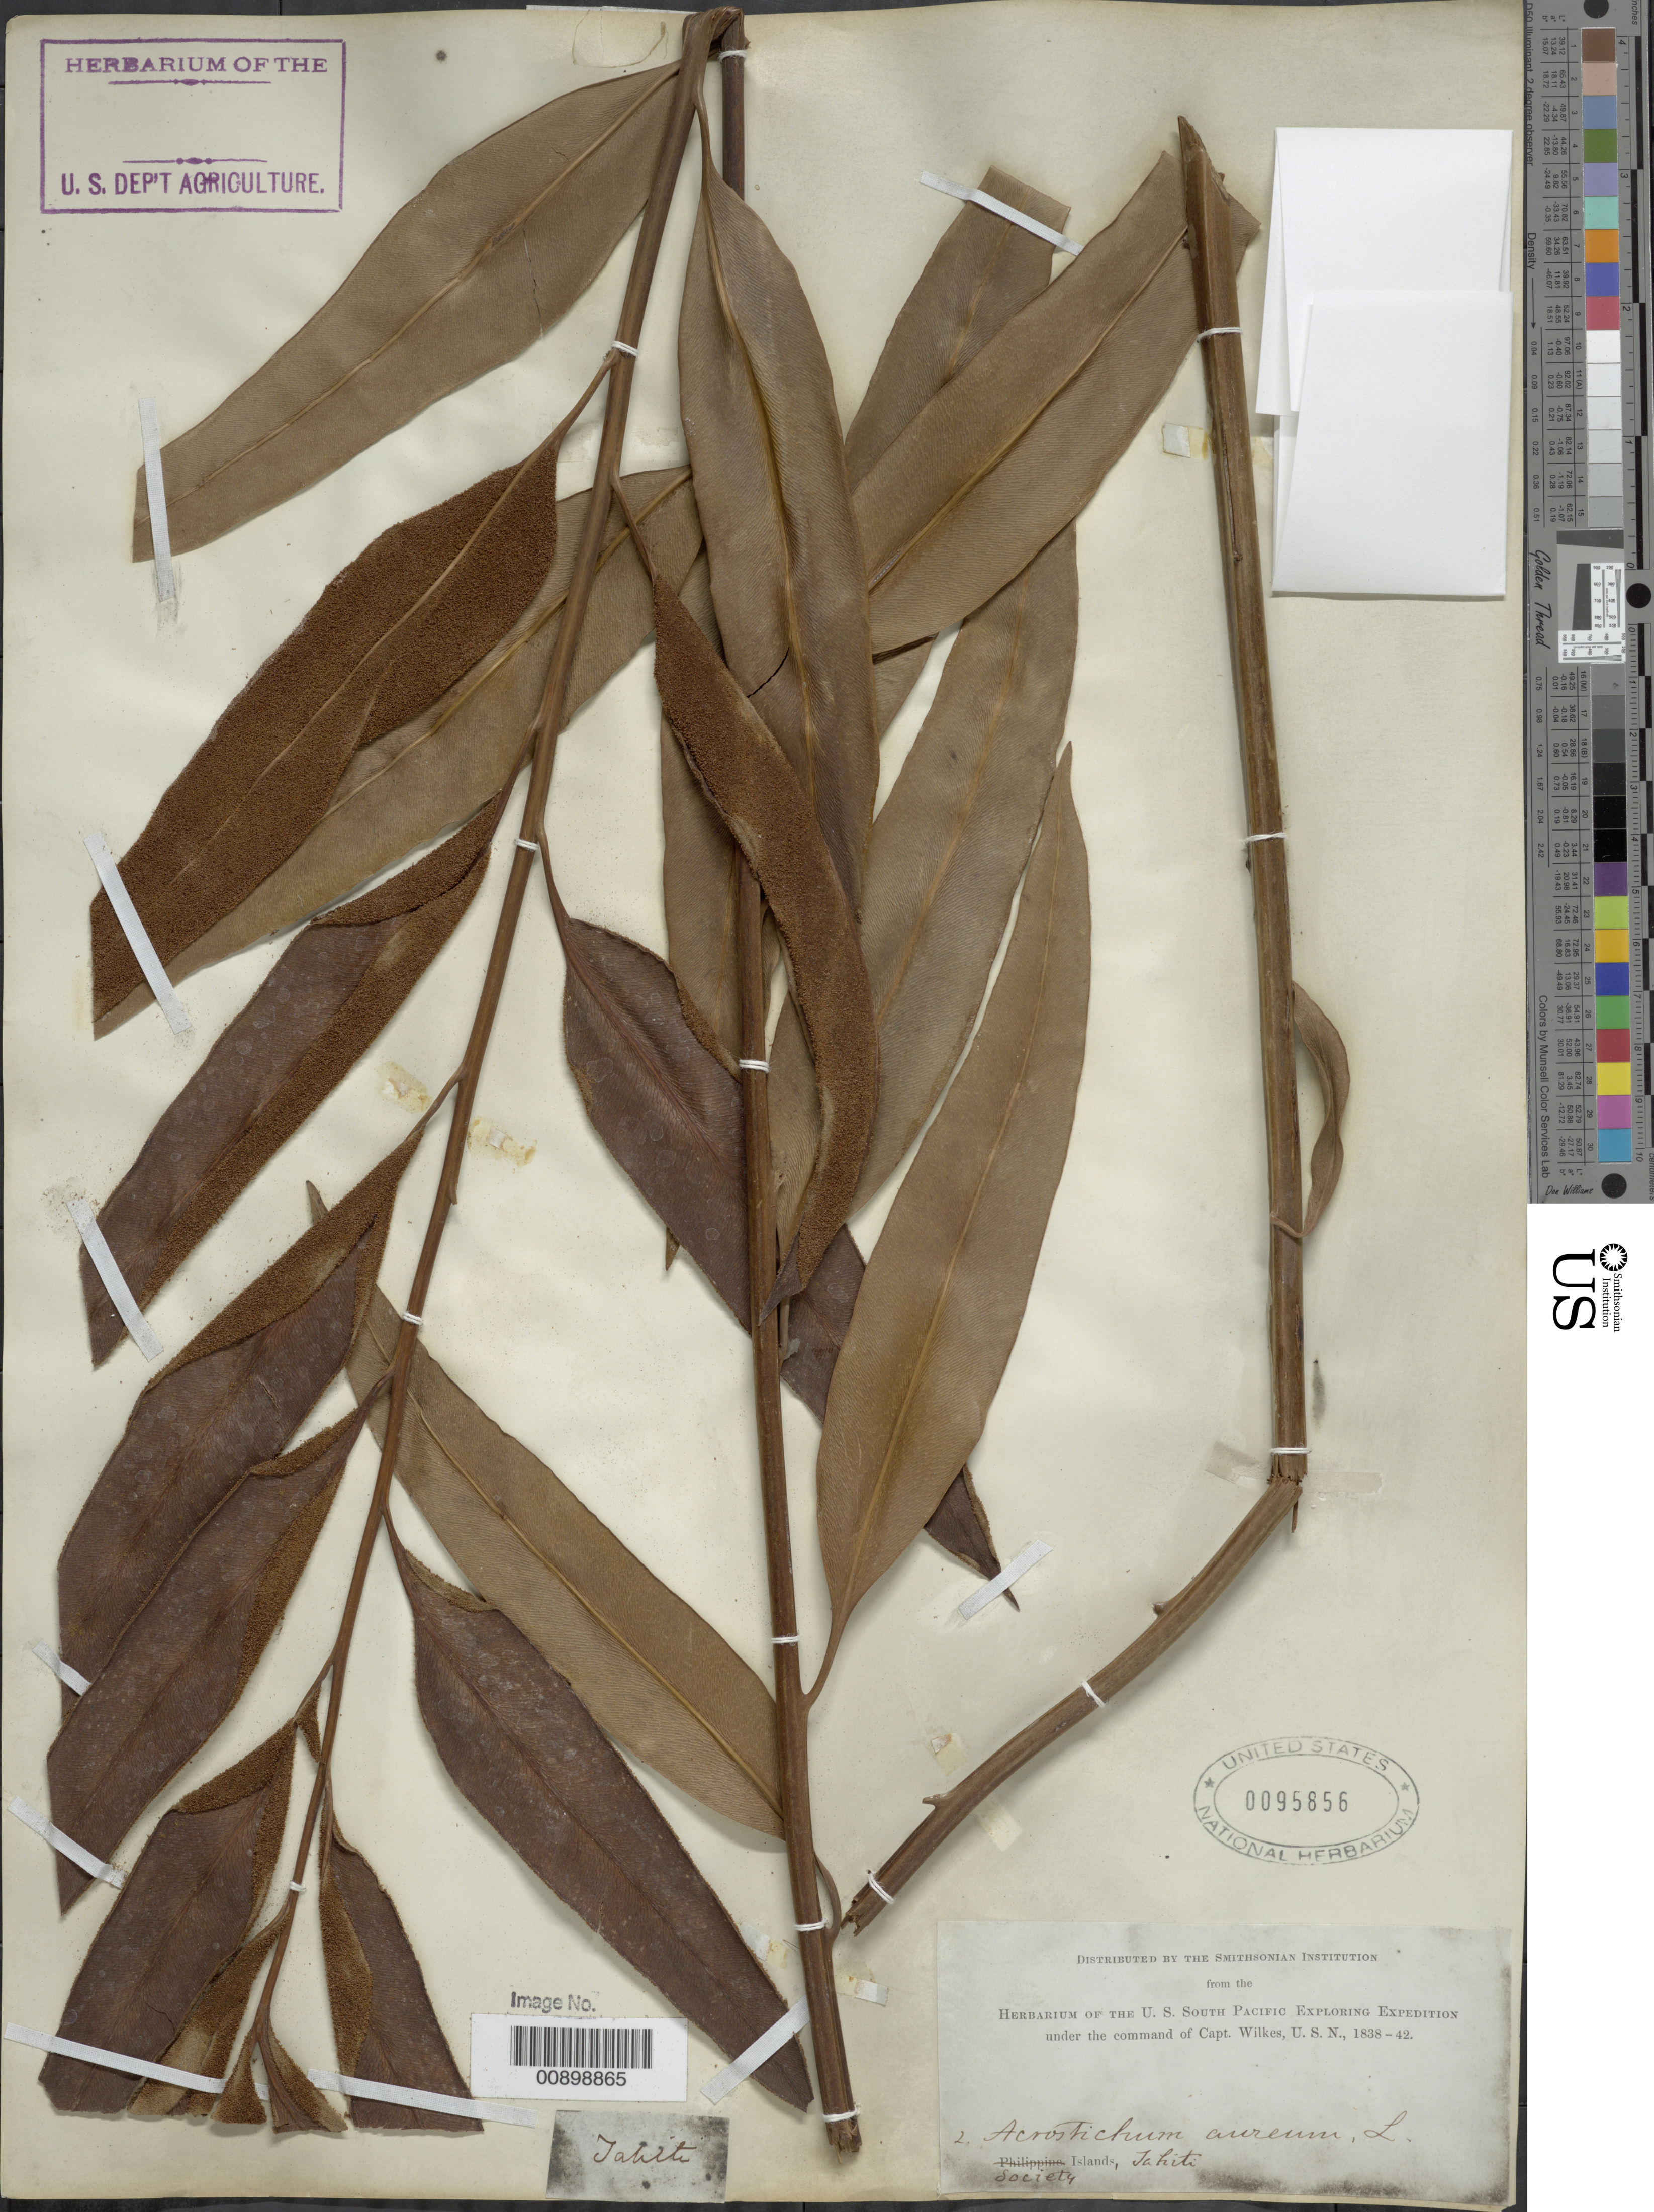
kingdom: Plantae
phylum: Tracheophyta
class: Polypodiopsida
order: Polypodiales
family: Pteridaceae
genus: Acrostichum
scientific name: Acrostichum aureum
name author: L.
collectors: Wilkes Explor. Exped.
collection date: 1838/1842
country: French Polynesia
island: Tahiti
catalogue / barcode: US 95856